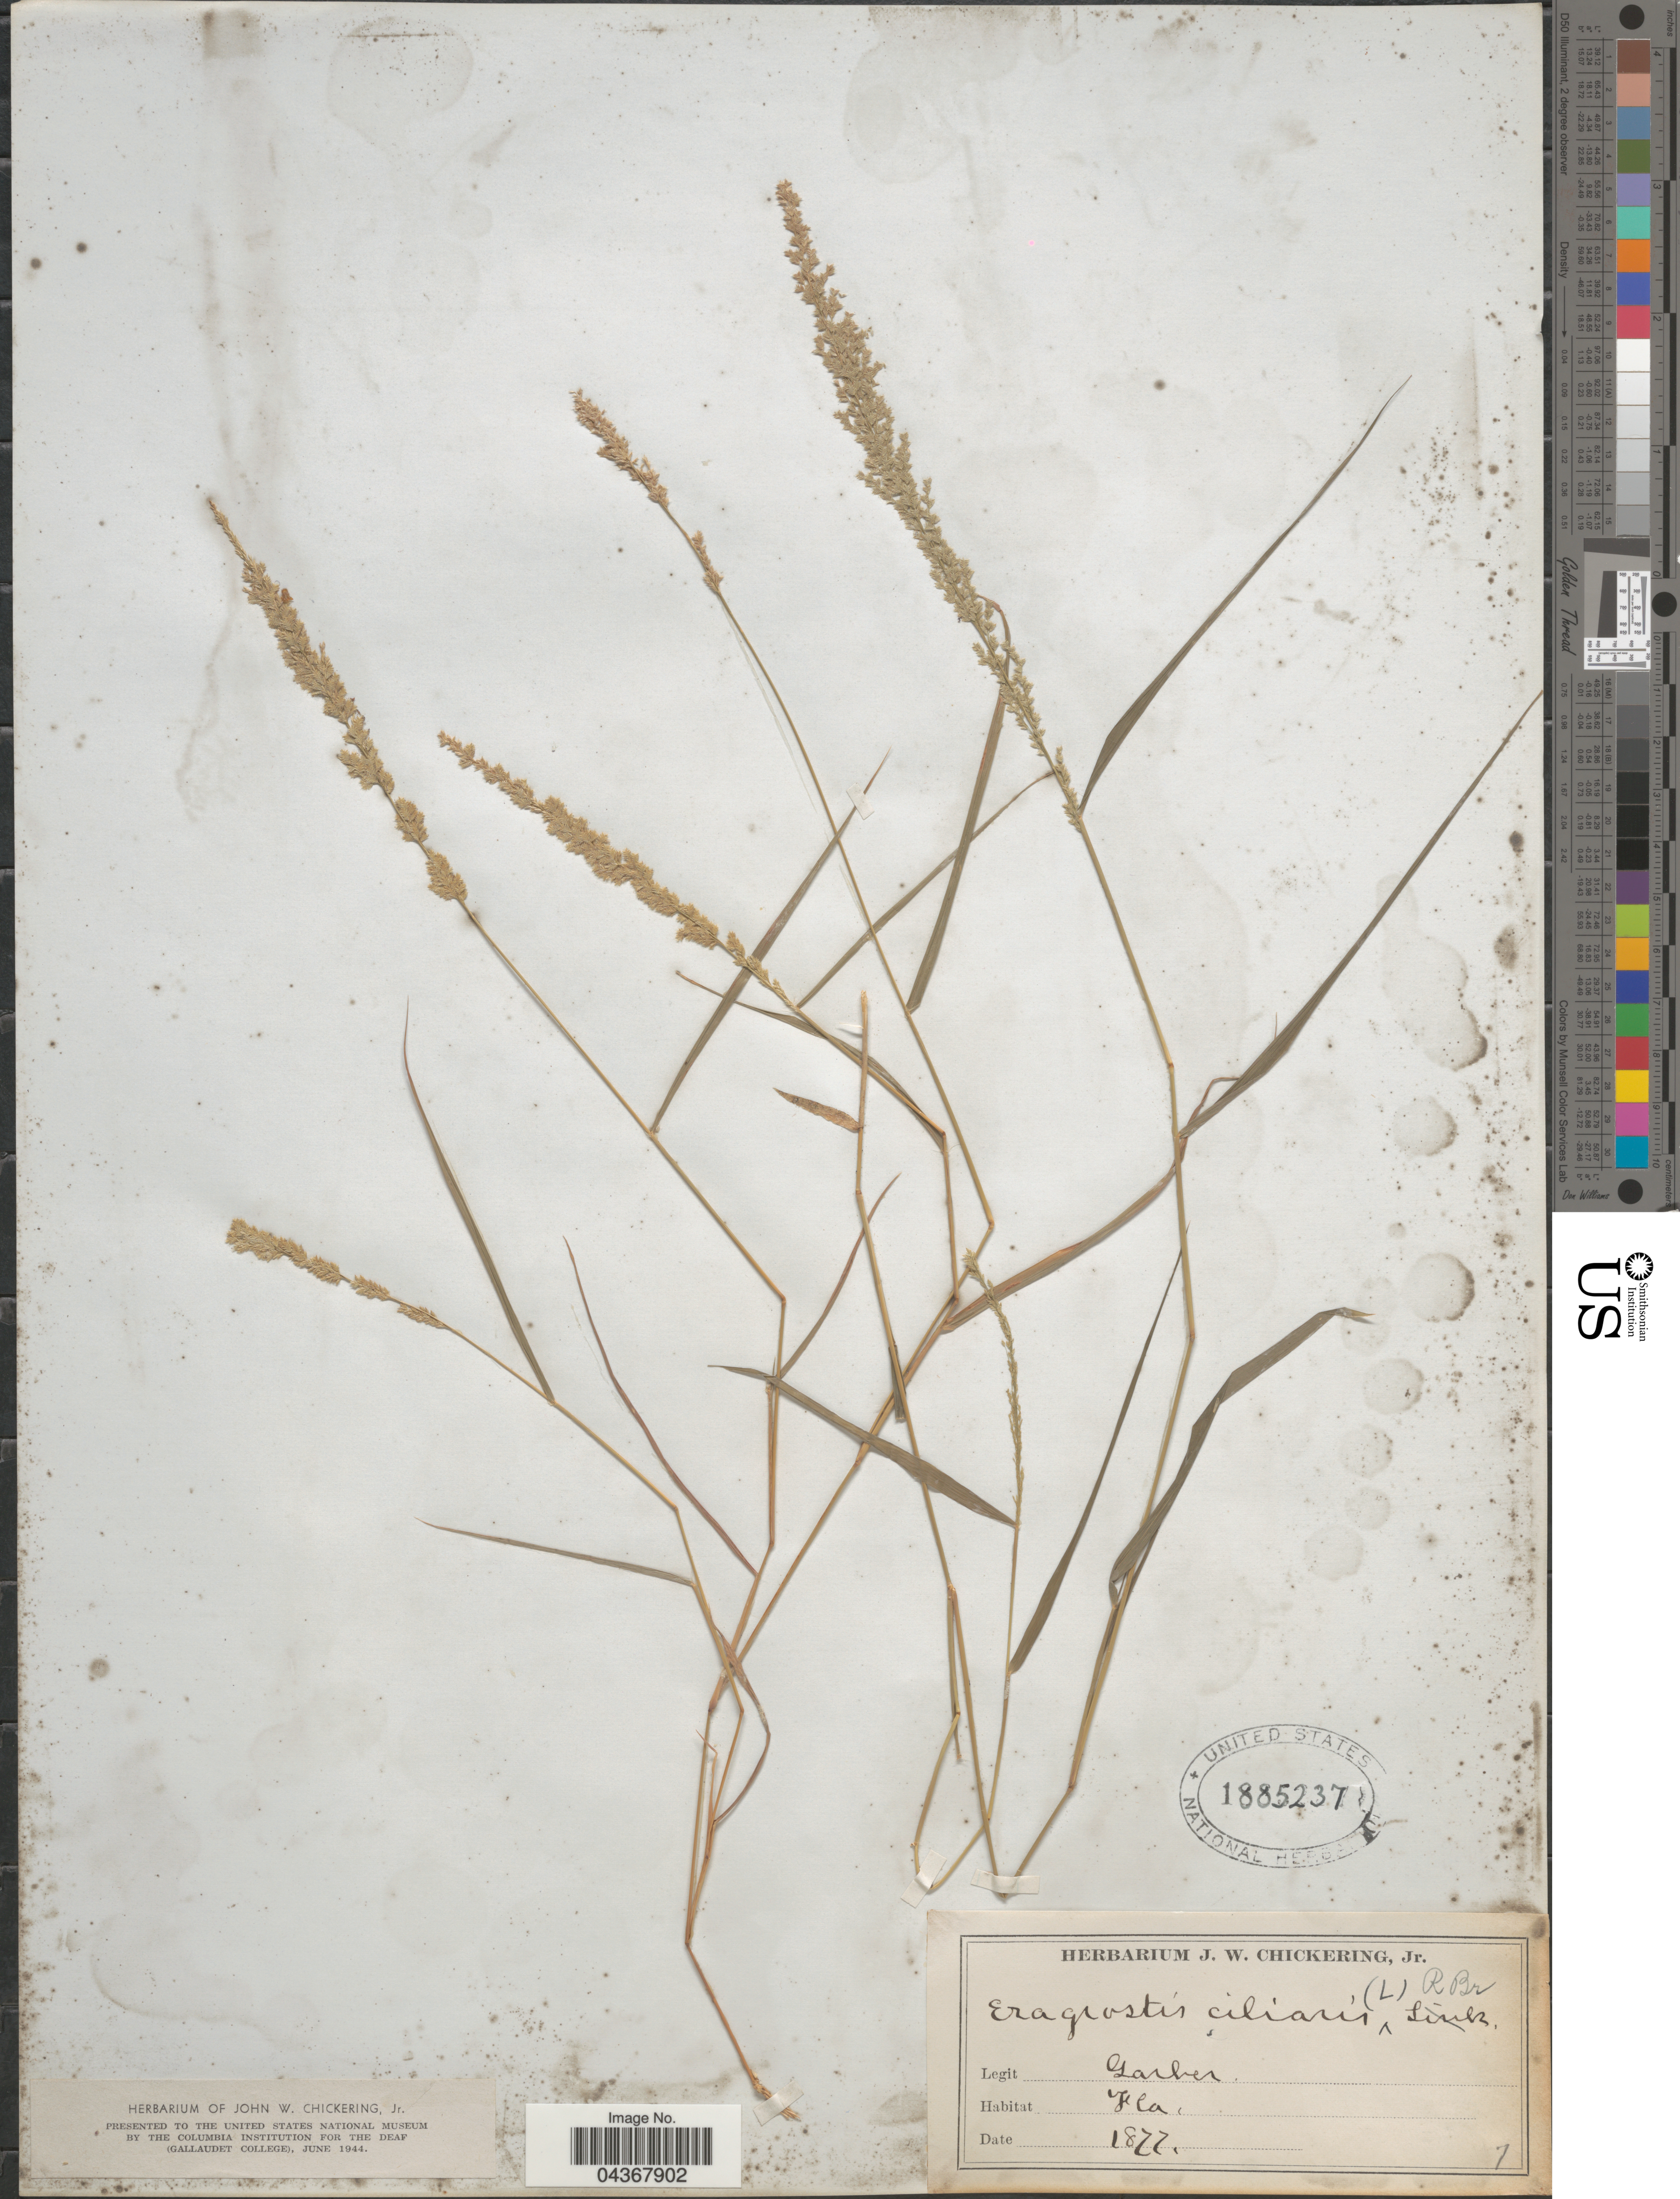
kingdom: Plantae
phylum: Tracheophyta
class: Liliopsida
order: Poales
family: Poaceae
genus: Eragrostis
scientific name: Eragrostis ciliaris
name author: (L.) R. Br.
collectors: -- Garber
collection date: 1877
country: United States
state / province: Florida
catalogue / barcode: US 1885237